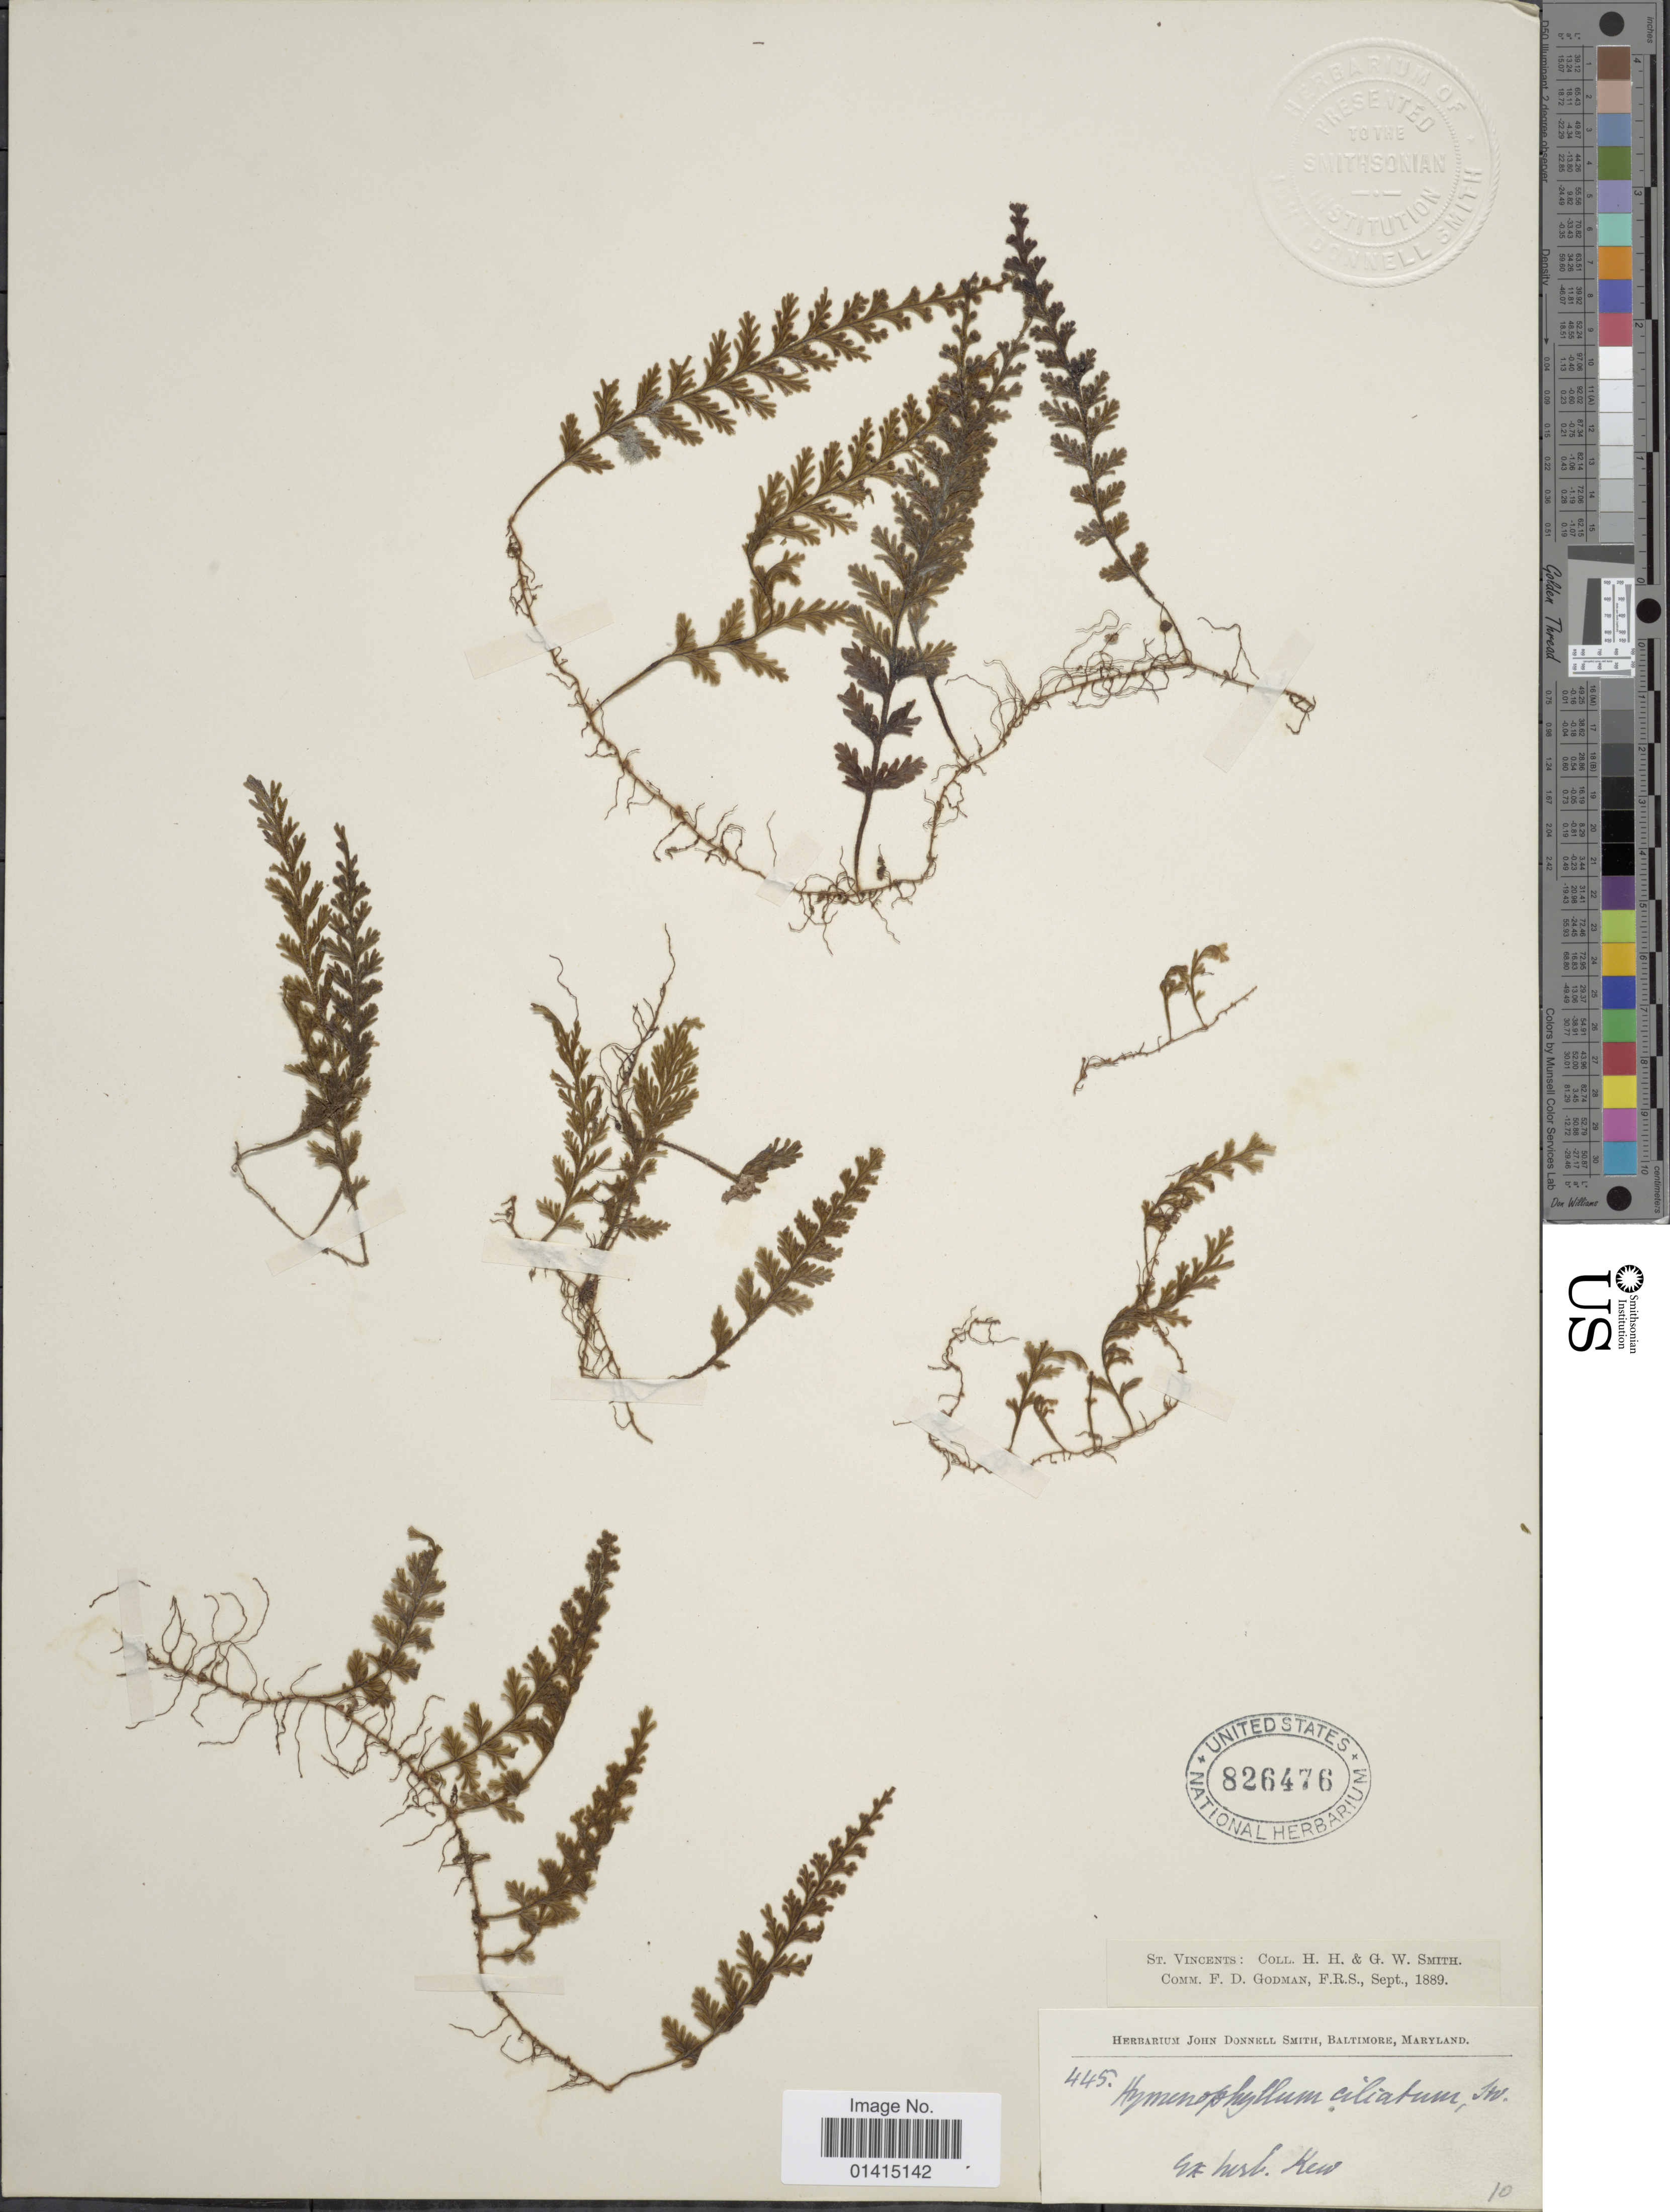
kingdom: Plantae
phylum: Tracheophyta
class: Polypodiopsida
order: Hymenophyllales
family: Hymenophyllaceae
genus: Hymenophyllum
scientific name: Hymenophyllum hirsutum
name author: (L.) Sw.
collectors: H. H. Smith & G. Smith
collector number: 445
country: St. Vincent - Grenadines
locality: St. Vincents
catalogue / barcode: US 826476